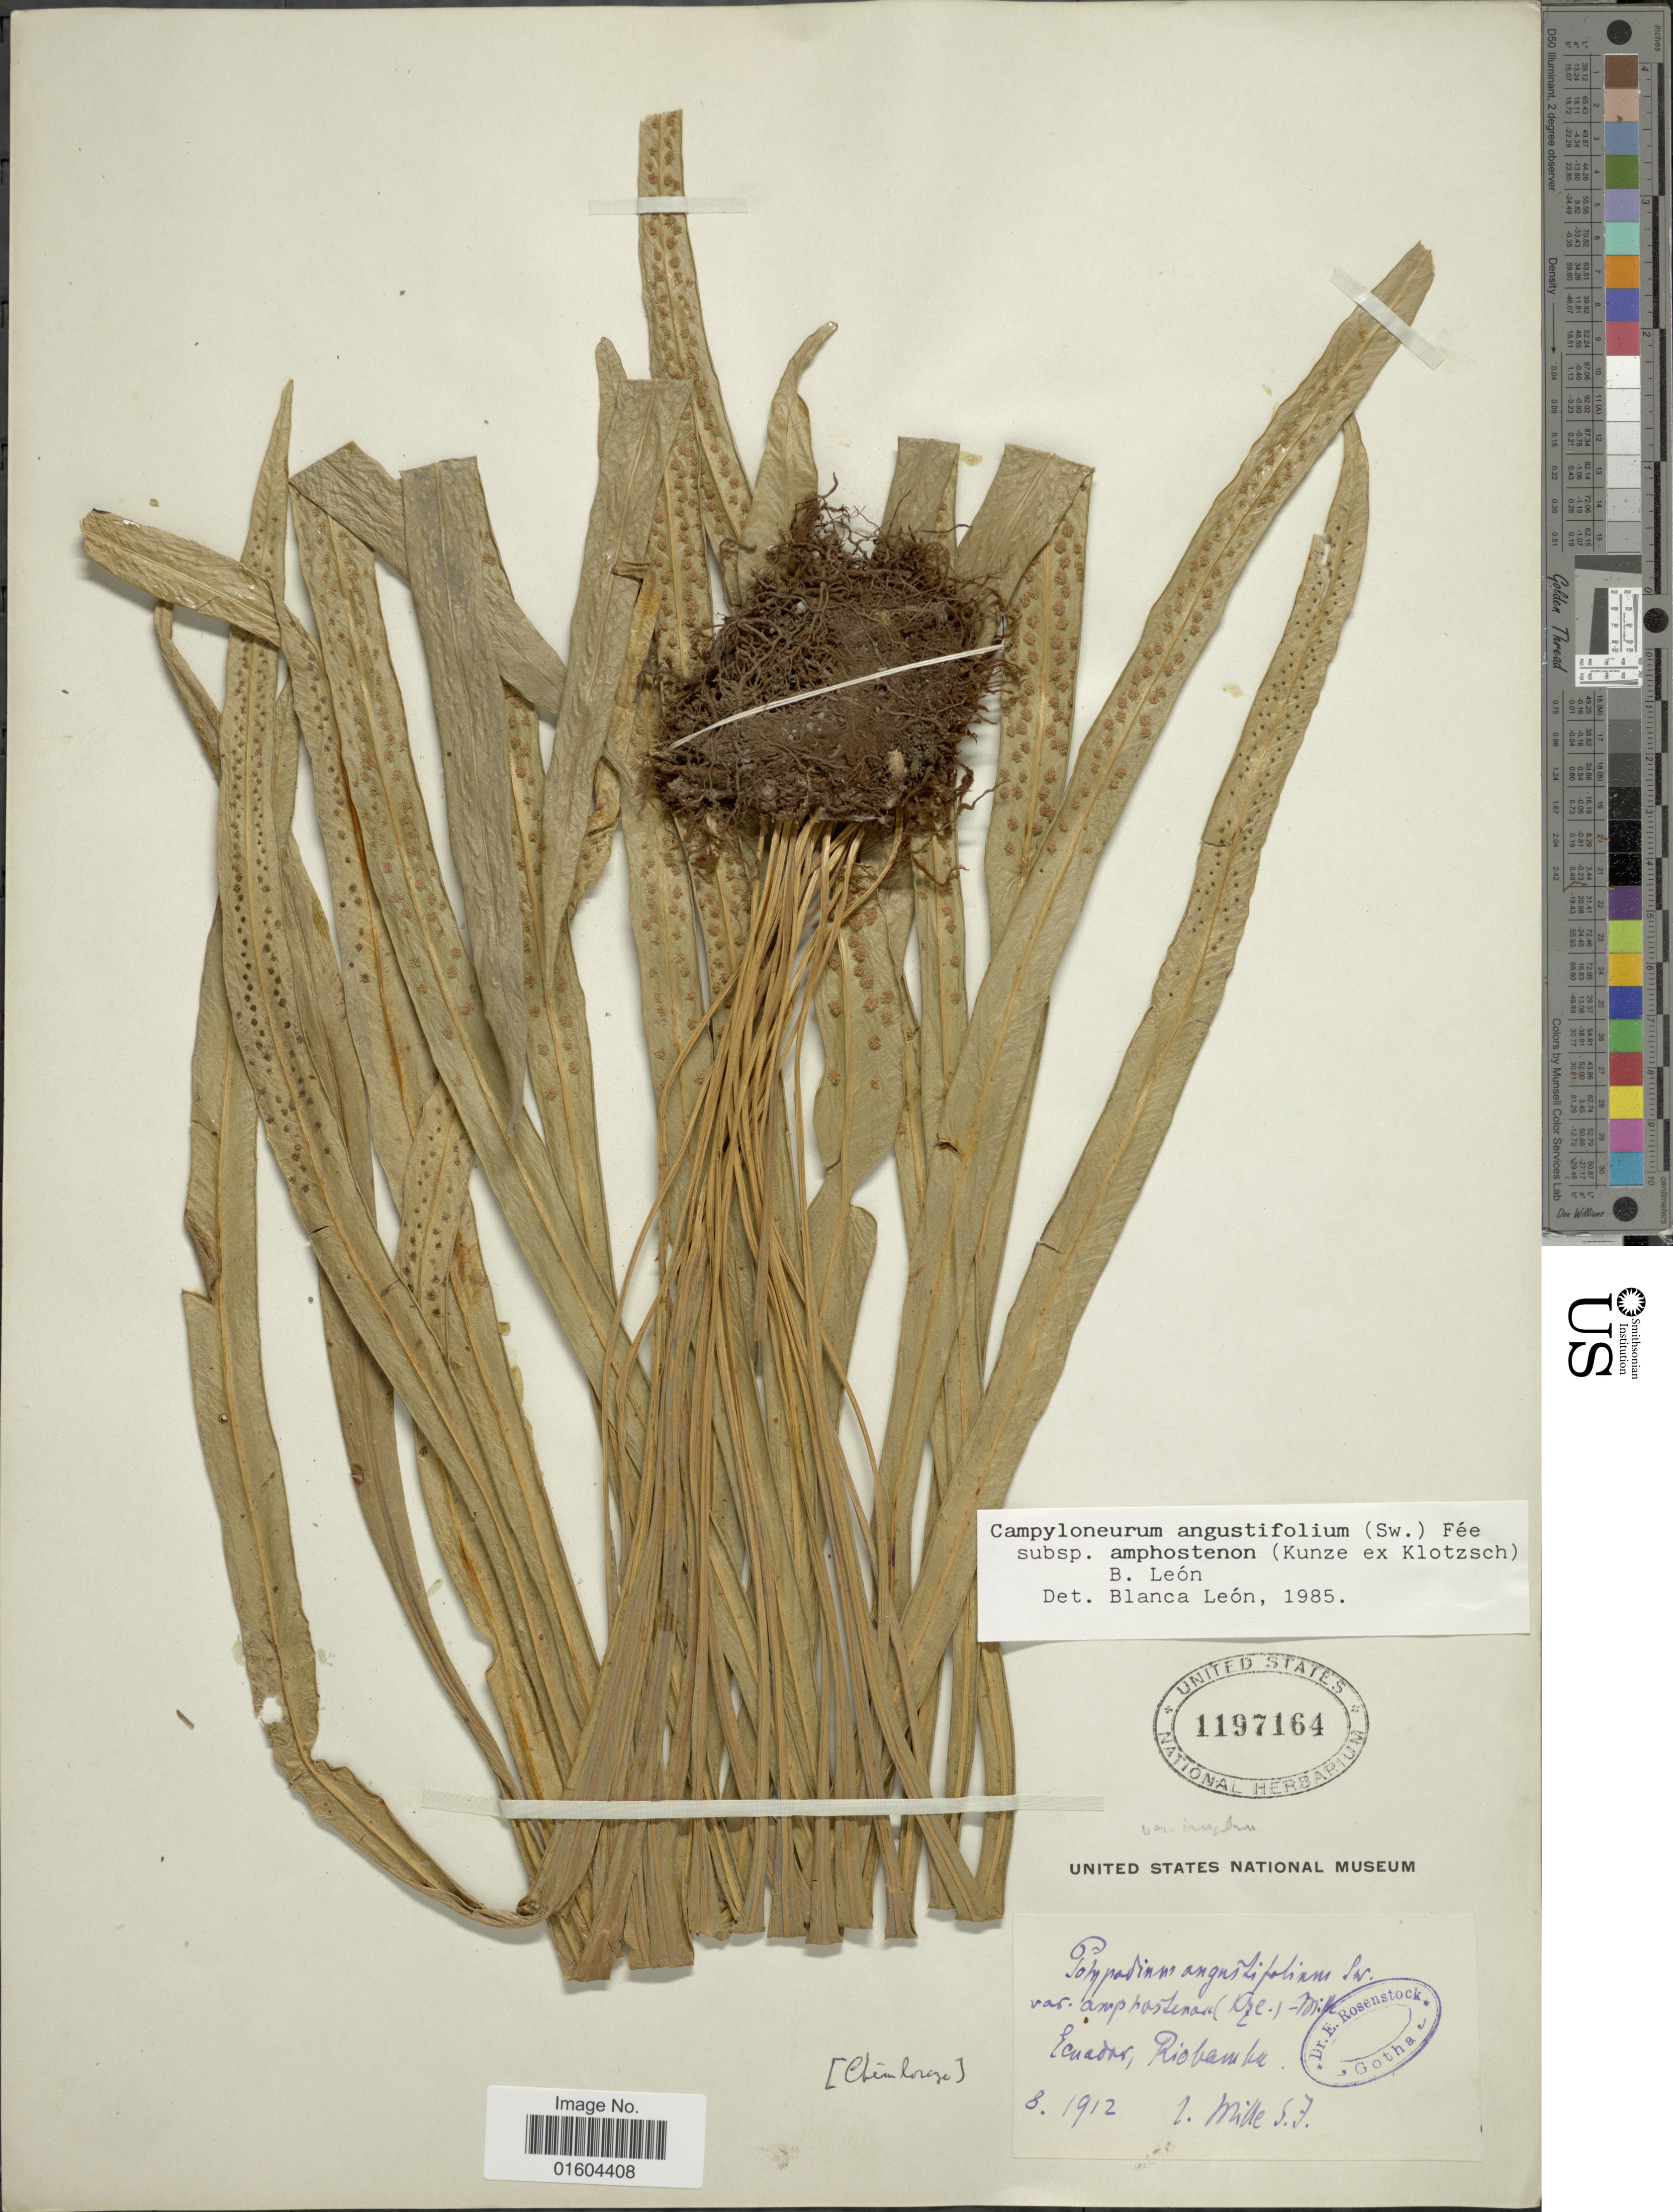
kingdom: Plantae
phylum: Tracheophyta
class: Polypodiopsida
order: Polypodiales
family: Polypodiaceae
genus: Campyloneurum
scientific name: Campyloneurum irregulare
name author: Lellinger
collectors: Mille, --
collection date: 1912-08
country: Ecuador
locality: Ecuador, Riobamba.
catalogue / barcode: US 1197164